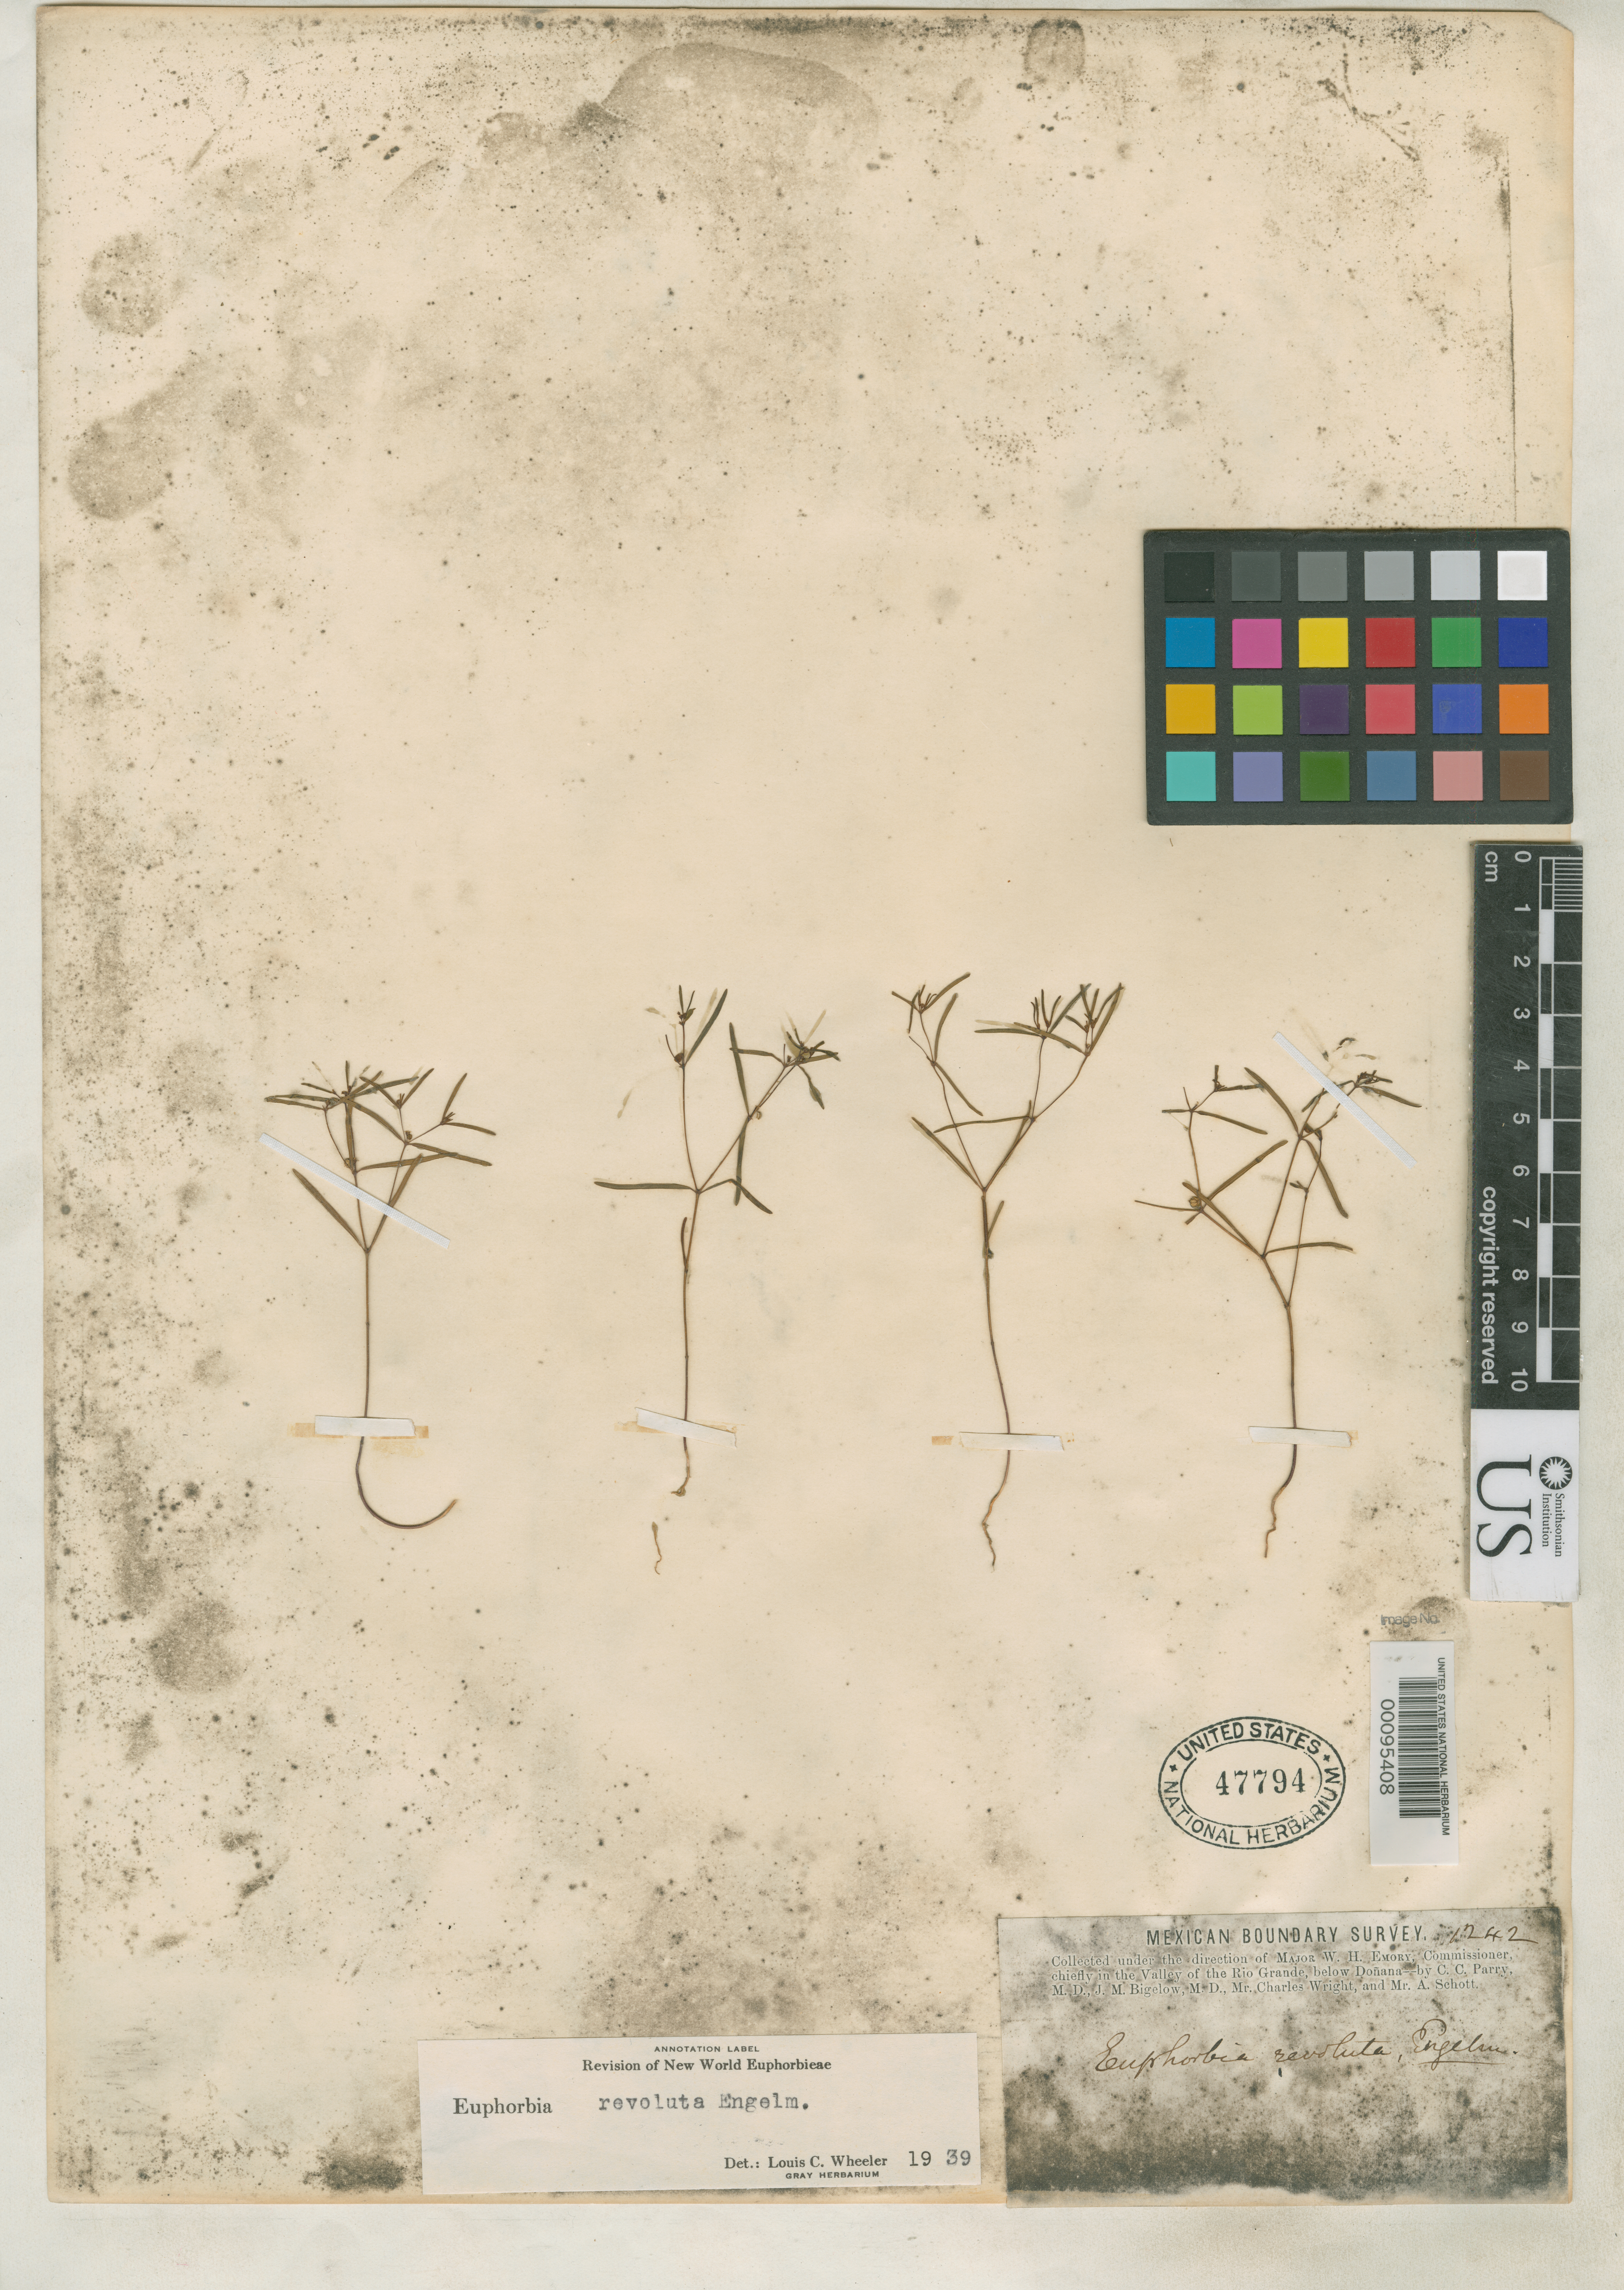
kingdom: Plantae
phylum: Tracheophyta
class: Magnoliopsida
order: Malpighiales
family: Euphorbiaceae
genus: Euphorbia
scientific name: Euphorbia revoluta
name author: Engelm. in Emory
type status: Isosyntype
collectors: J. M. Bigelow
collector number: Mex. Bound. Surv. 242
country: United States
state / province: Texas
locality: Near Rock Creek.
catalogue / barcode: US 47794